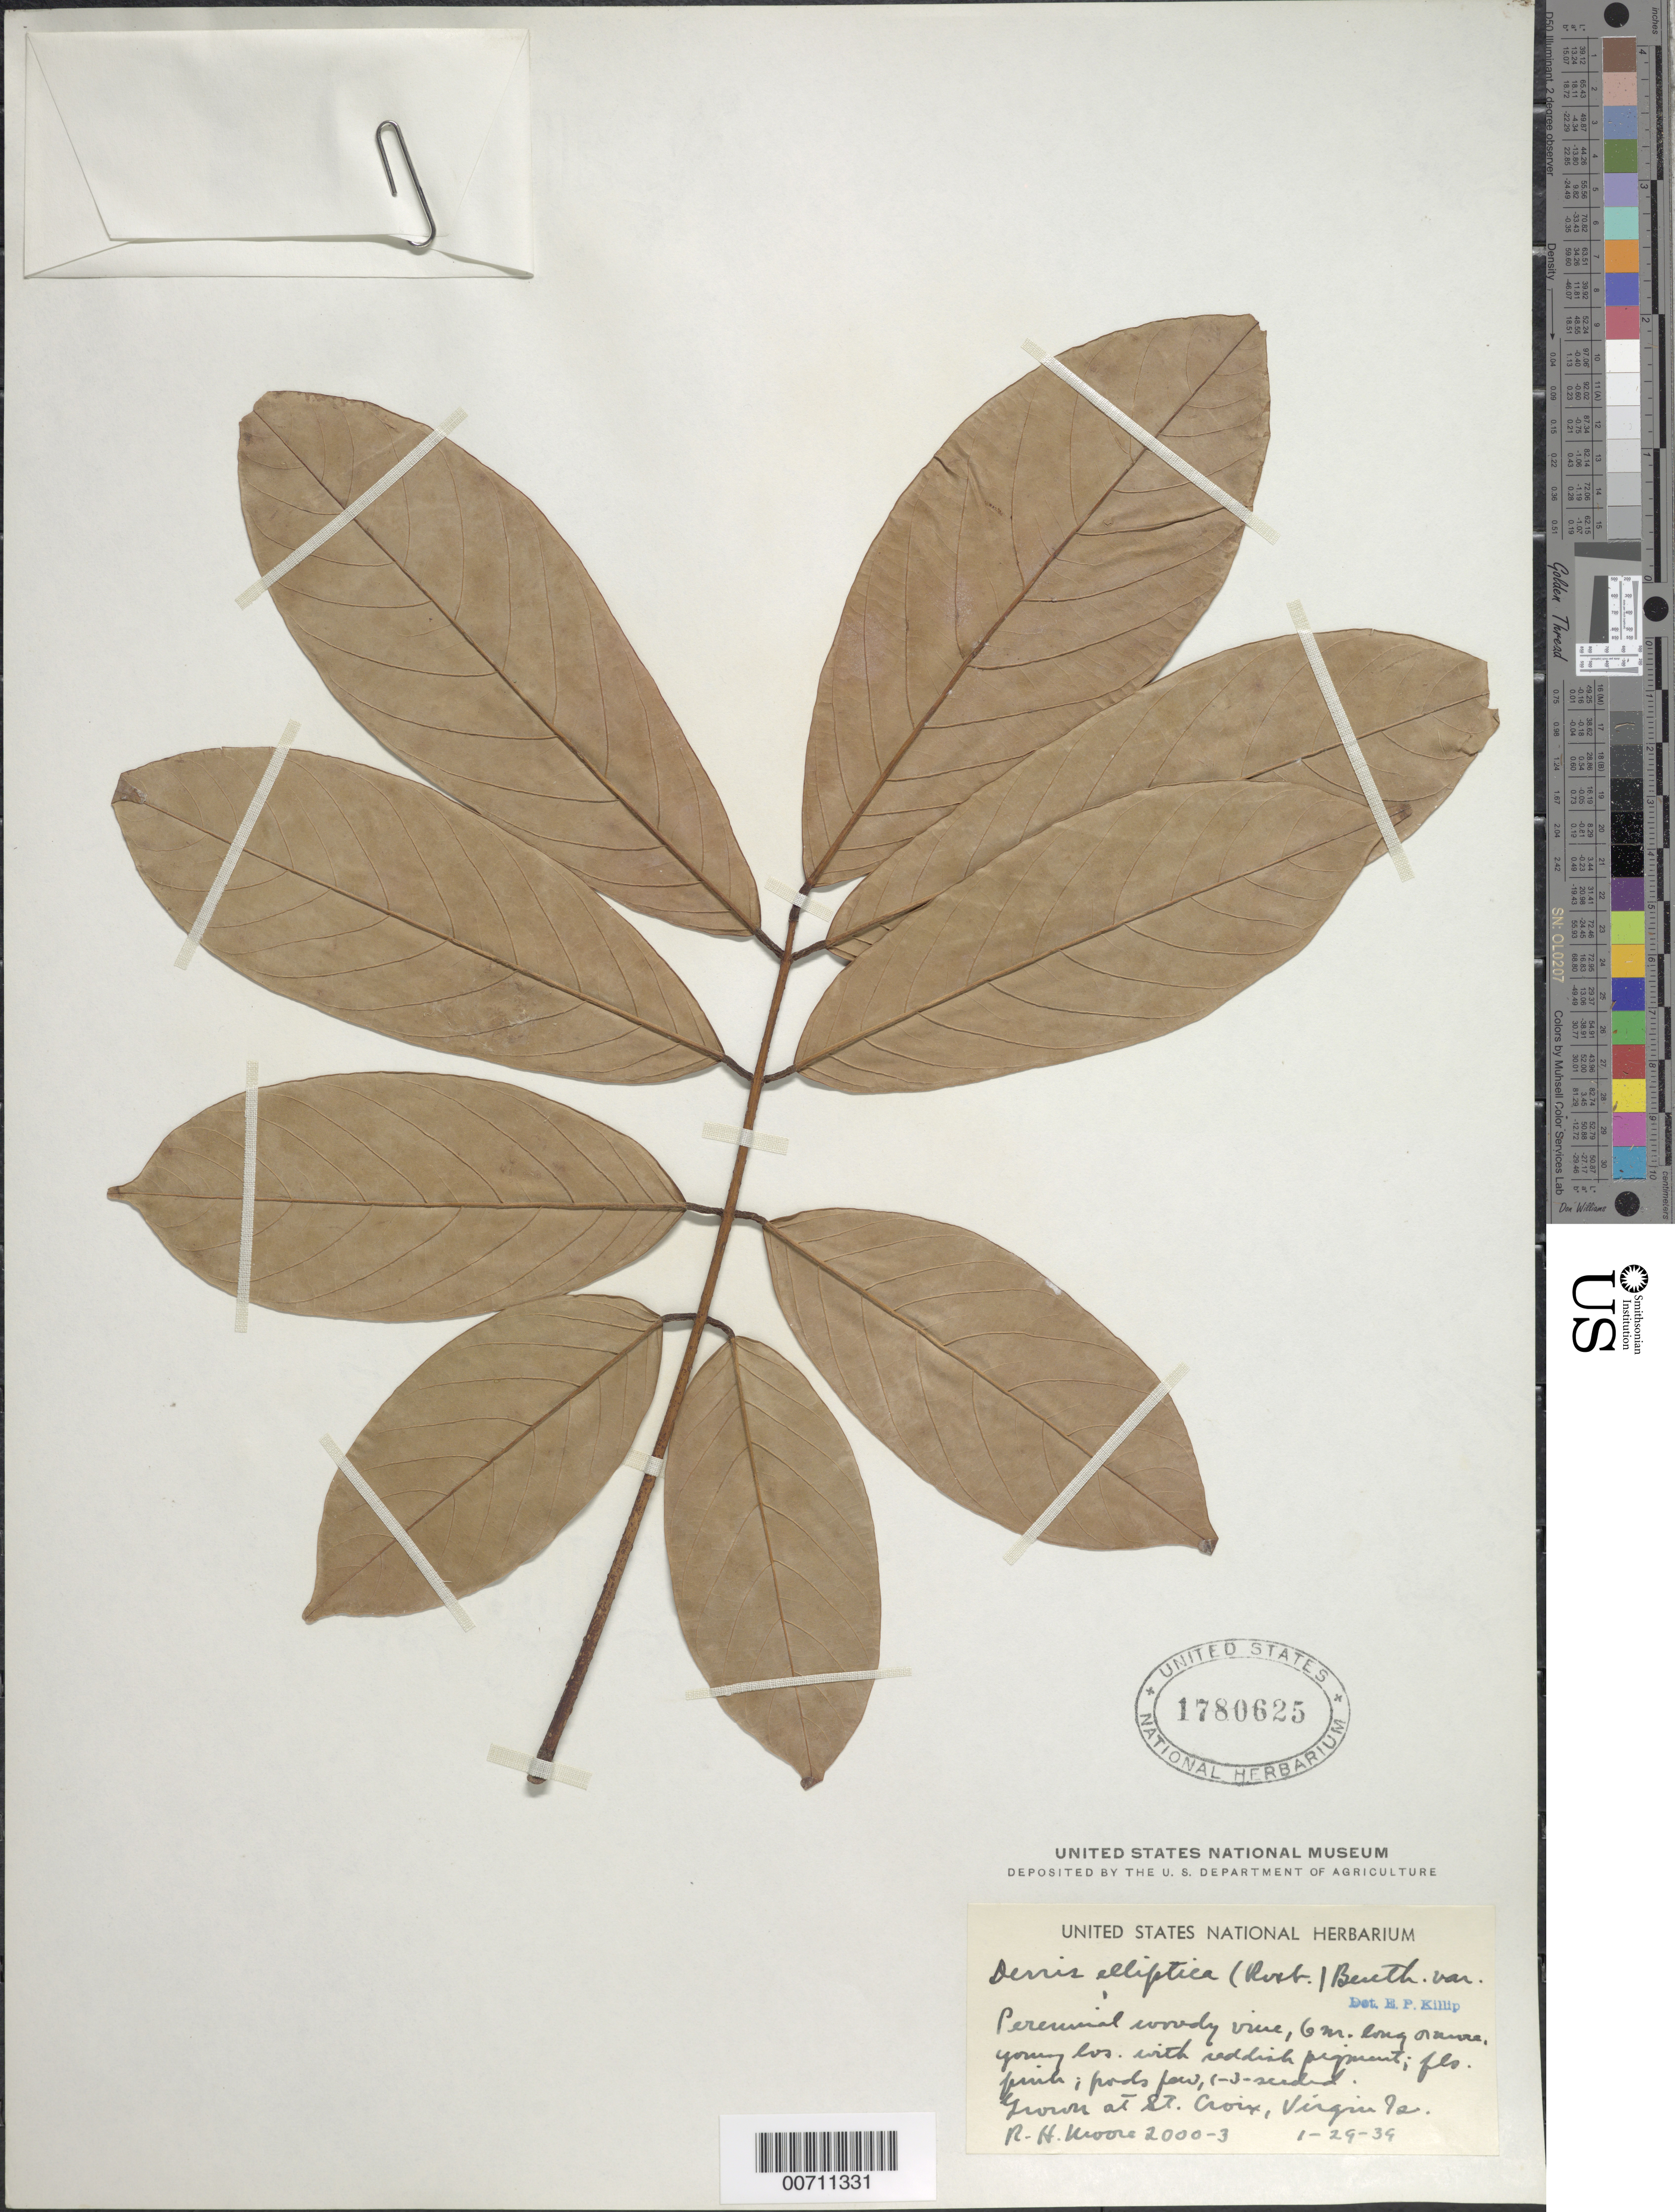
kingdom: Plantae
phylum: Tracheophyta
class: Magnoliopsida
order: Fabales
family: Fabaceae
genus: Derris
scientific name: Derris elliptica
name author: (Wall.) Benth.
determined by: Killip, Ellsworth P.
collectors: R. H. Moore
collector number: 2000-3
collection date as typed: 29 Jan 1939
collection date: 1939-01-29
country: U.S. Virgin Islands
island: St. Croix Island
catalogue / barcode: US 1780625